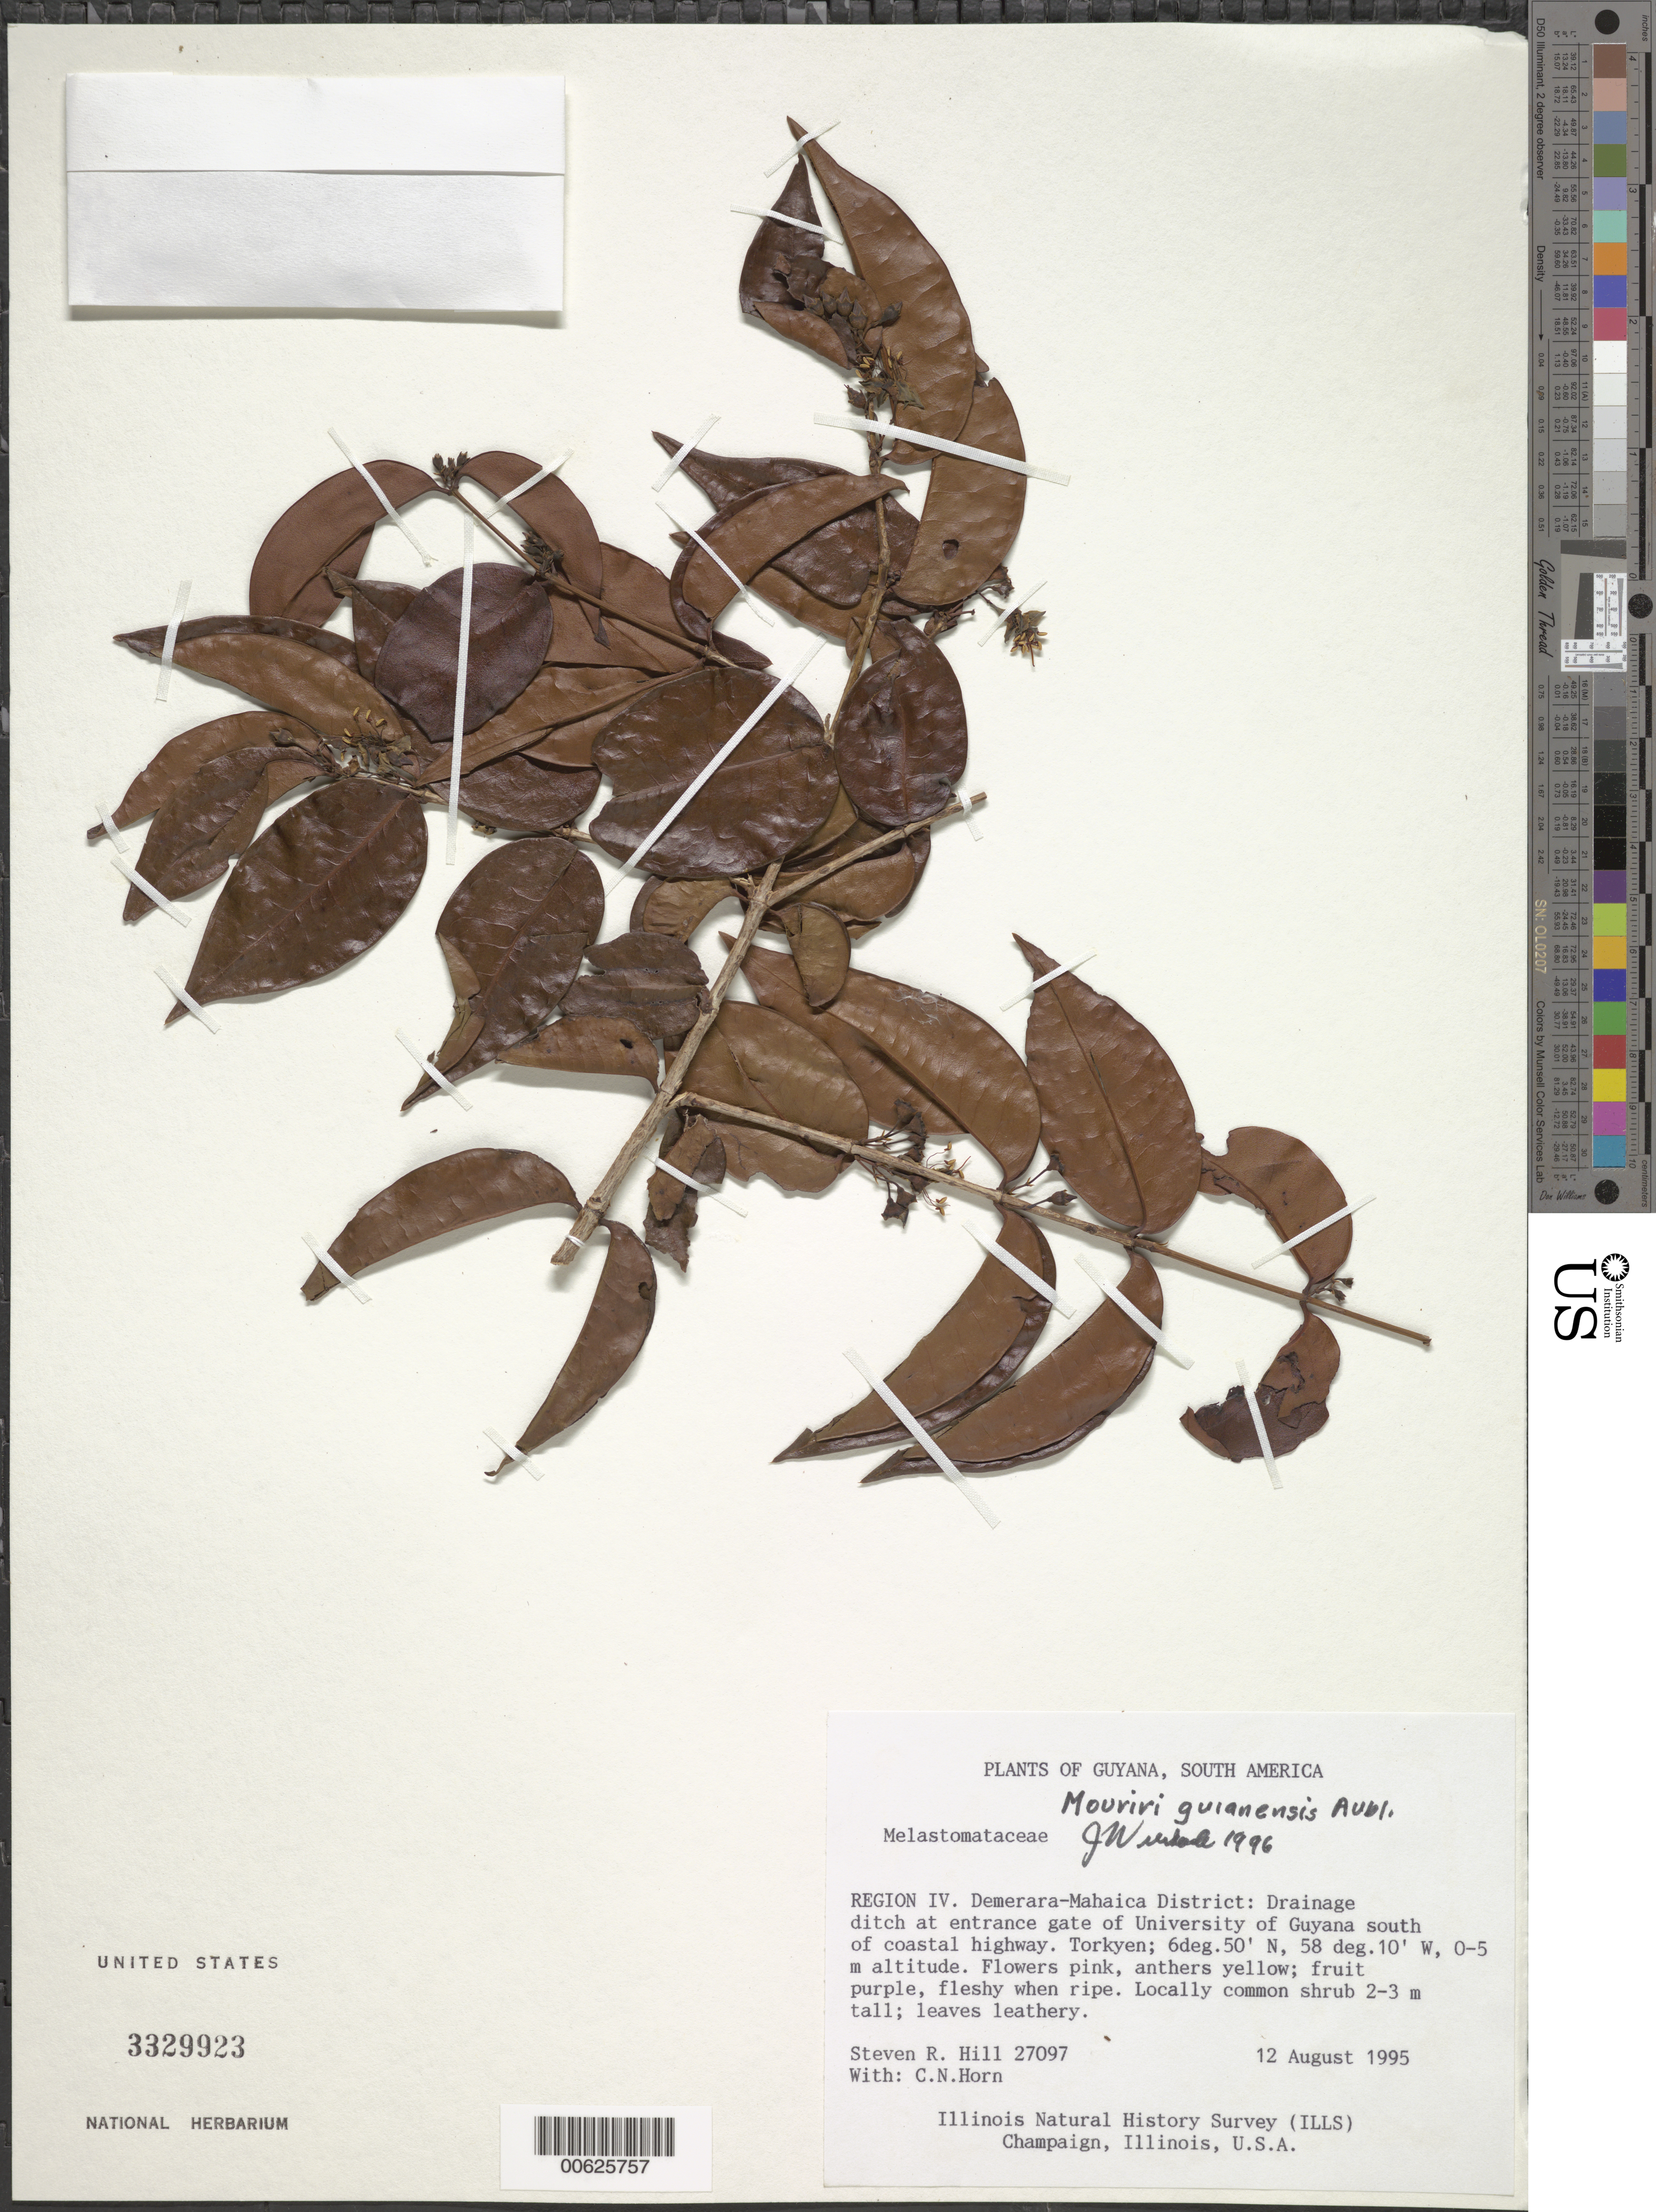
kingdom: Plantae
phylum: Tracheophyta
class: Magnoliopsida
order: Myrtales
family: Melastomataceae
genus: Mouriri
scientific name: Mouriri guianensis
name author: Aubl.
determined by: Wurdack, John J., (US), US (UNITED STATES)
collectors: S. R. Hill & C. N. Horn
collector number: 27097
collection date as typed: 12-Aug-95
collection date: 1995-08-12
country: Guyana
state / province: Demerara-Mahaica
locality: Turkeyen, at entrance gate to University of Guyana, S of coastal highway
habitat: Drainage ditch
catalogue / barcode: US 3329923